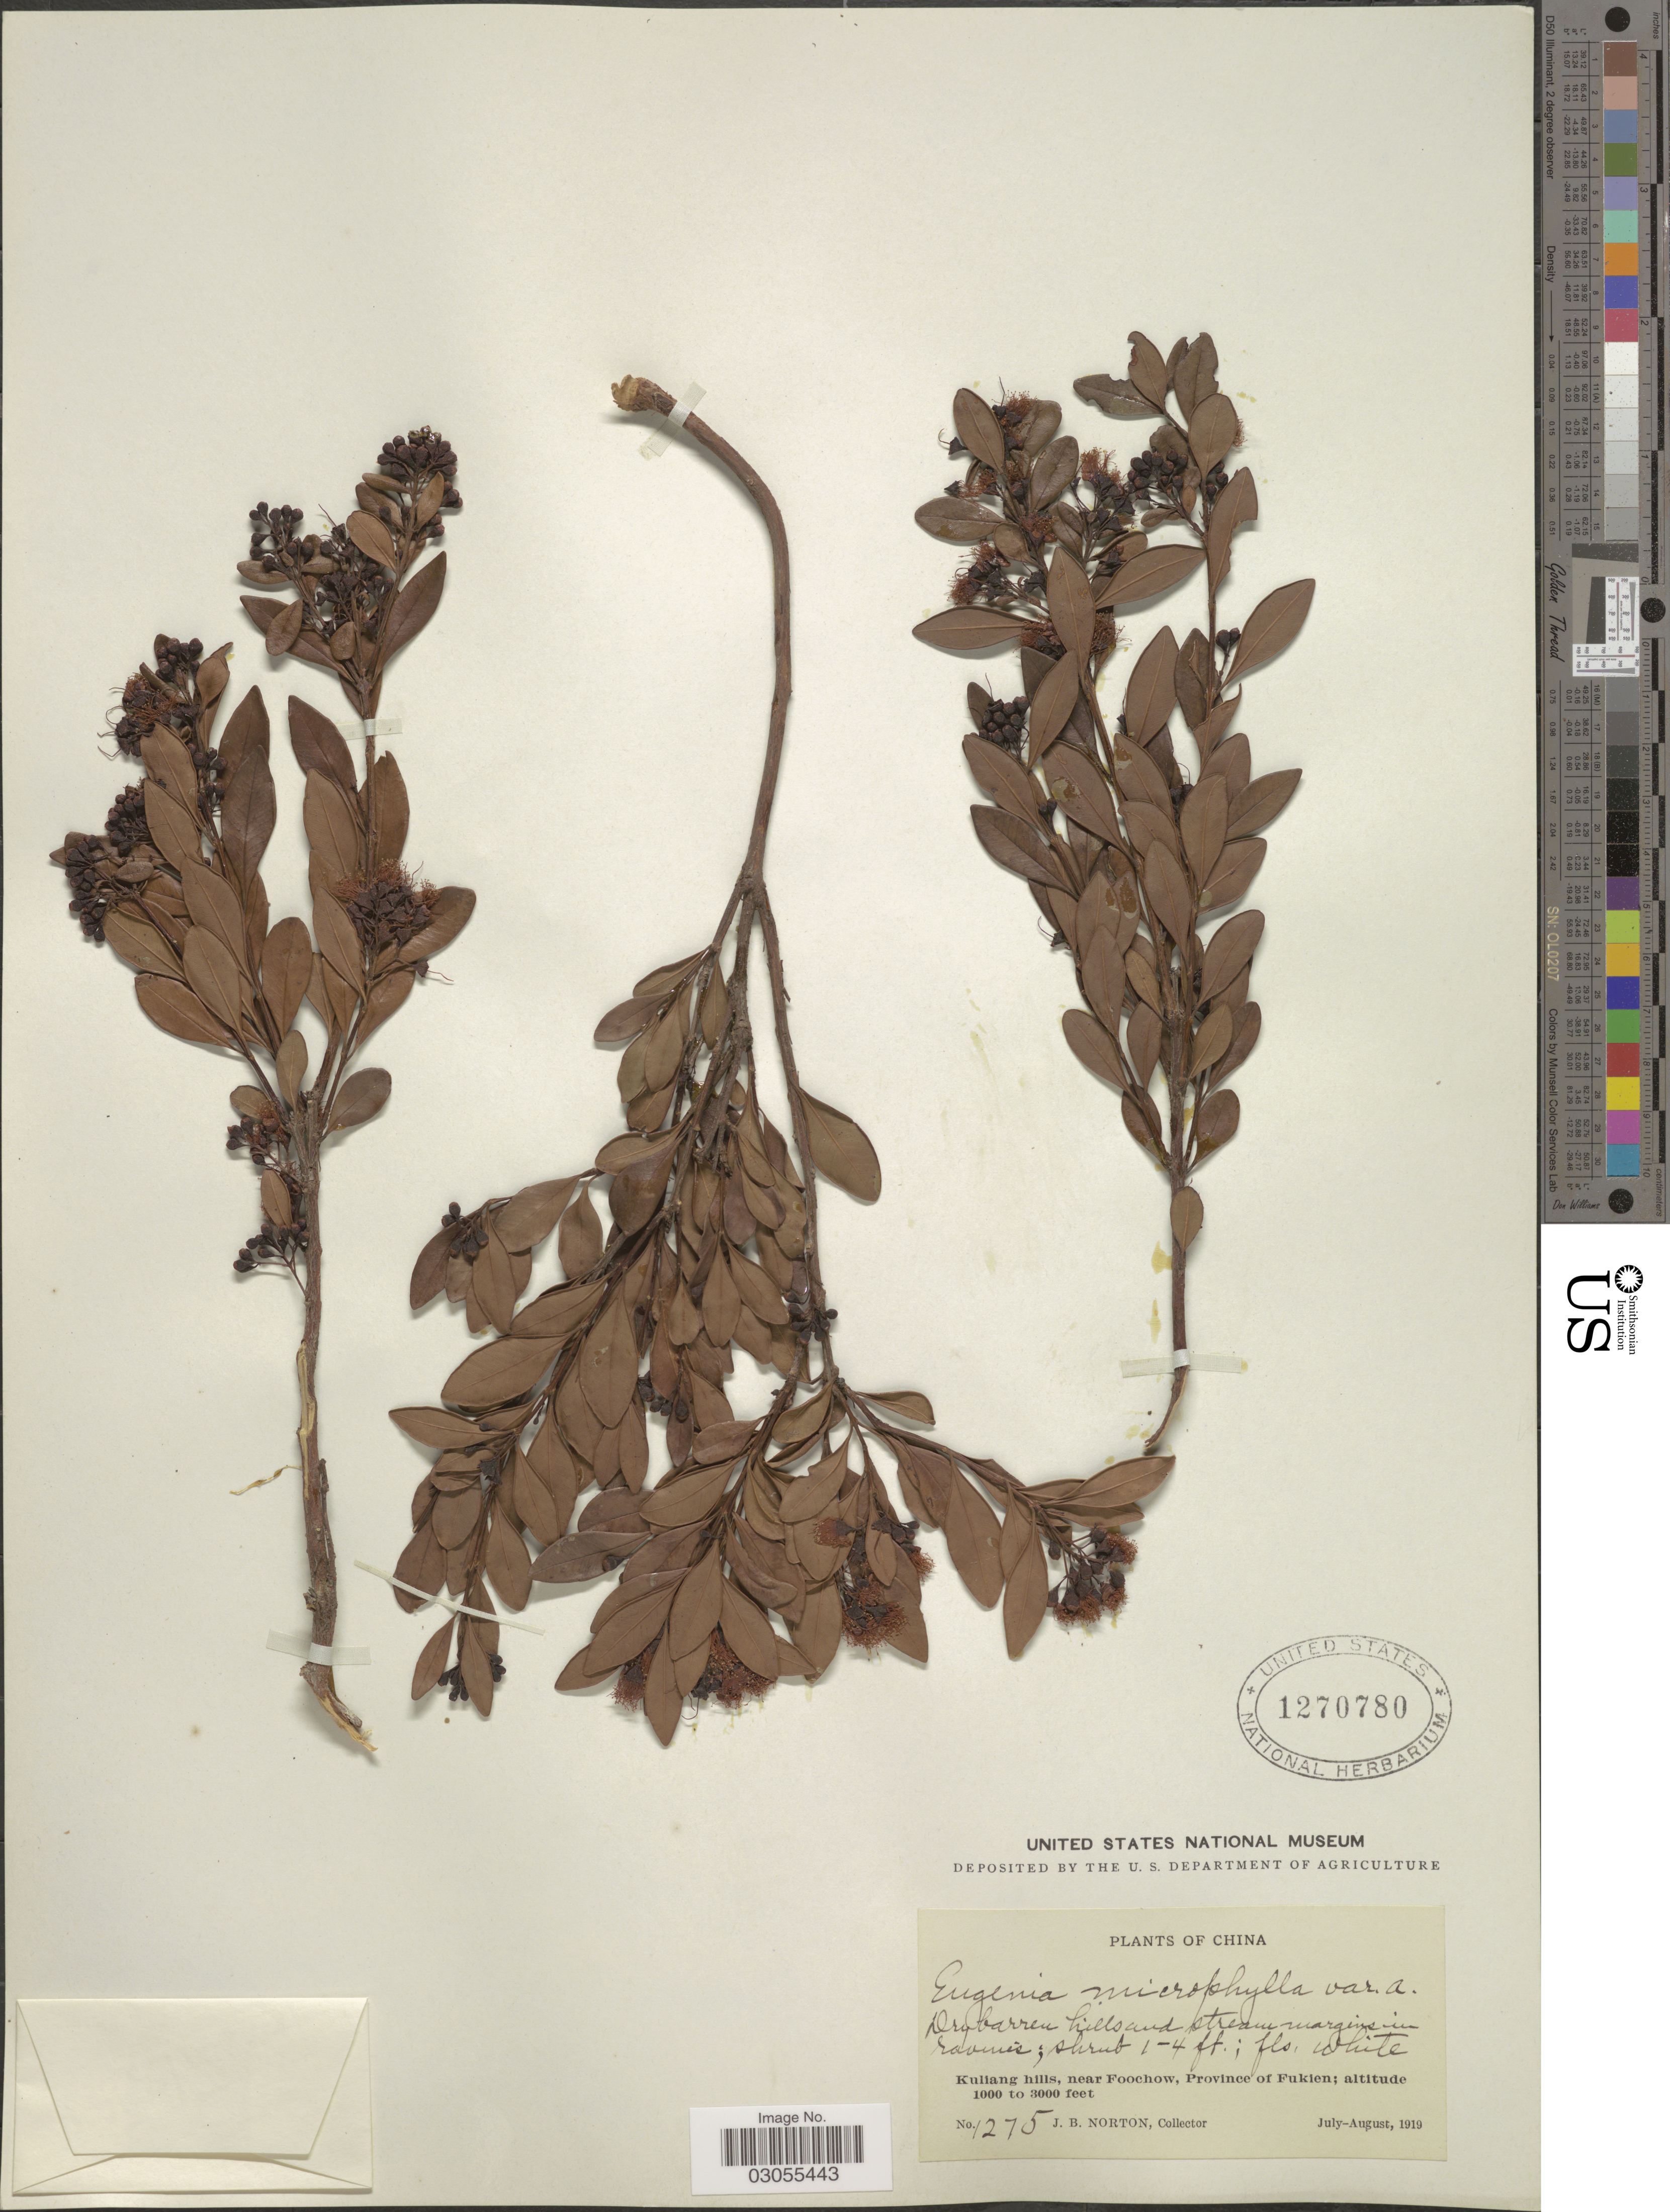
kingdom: Plantae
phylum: Tracheophyta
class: Magnoliopsida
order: Myrtales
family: Myrtaceae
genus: Syzygium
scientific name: Syzygium buxifolium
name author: Hook. & Arn.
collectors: J. B. Norton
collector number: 1275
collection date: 1919-07/1919-08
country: China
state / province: Fujian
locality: Kuliang hills, near Foochow, Province of Fukien.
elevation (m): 305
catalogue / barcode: US 1270780